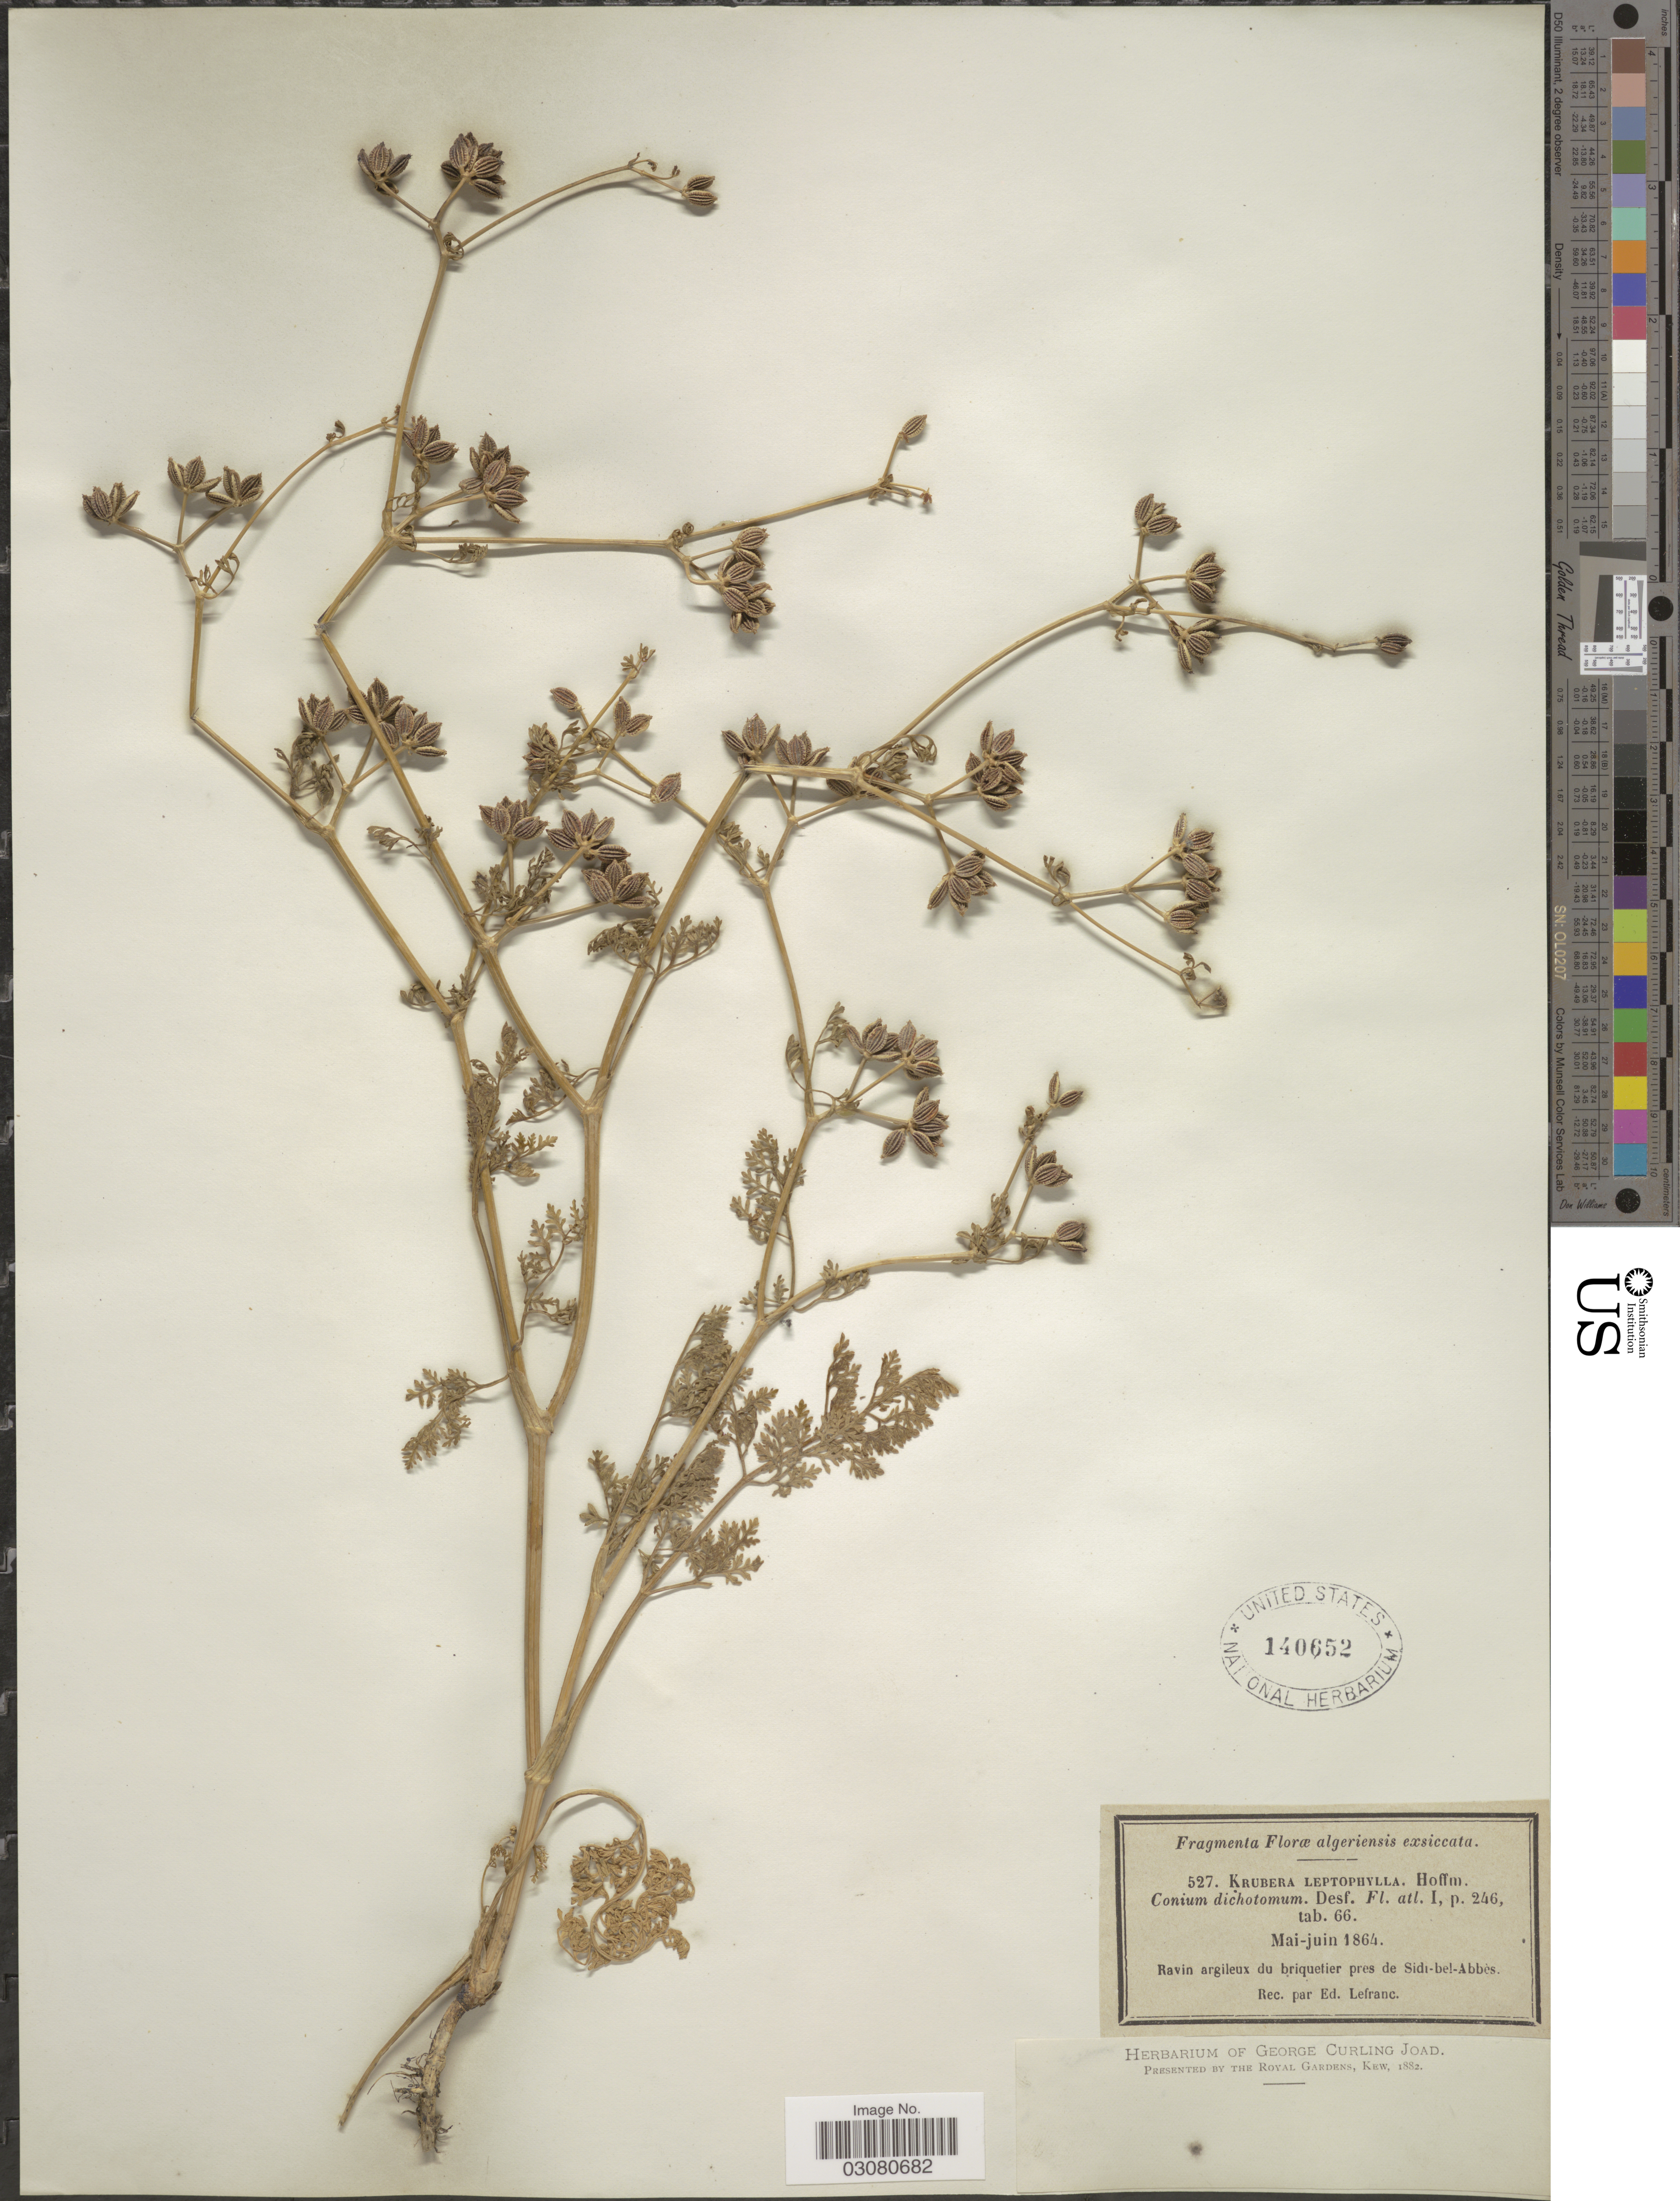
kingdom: Plantae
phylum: Tracheophyta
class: Magnoliopsida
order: Apiales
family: Apiaceae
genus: Conium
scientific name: Conium dichotomum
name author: Desf.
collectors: E. Lefranc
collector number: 527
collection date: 1864-05/1864-06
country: Algeria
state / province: Sidi Bel Abbes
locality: Pres de Sidi-bel-Abbès.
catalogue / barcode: US 140652